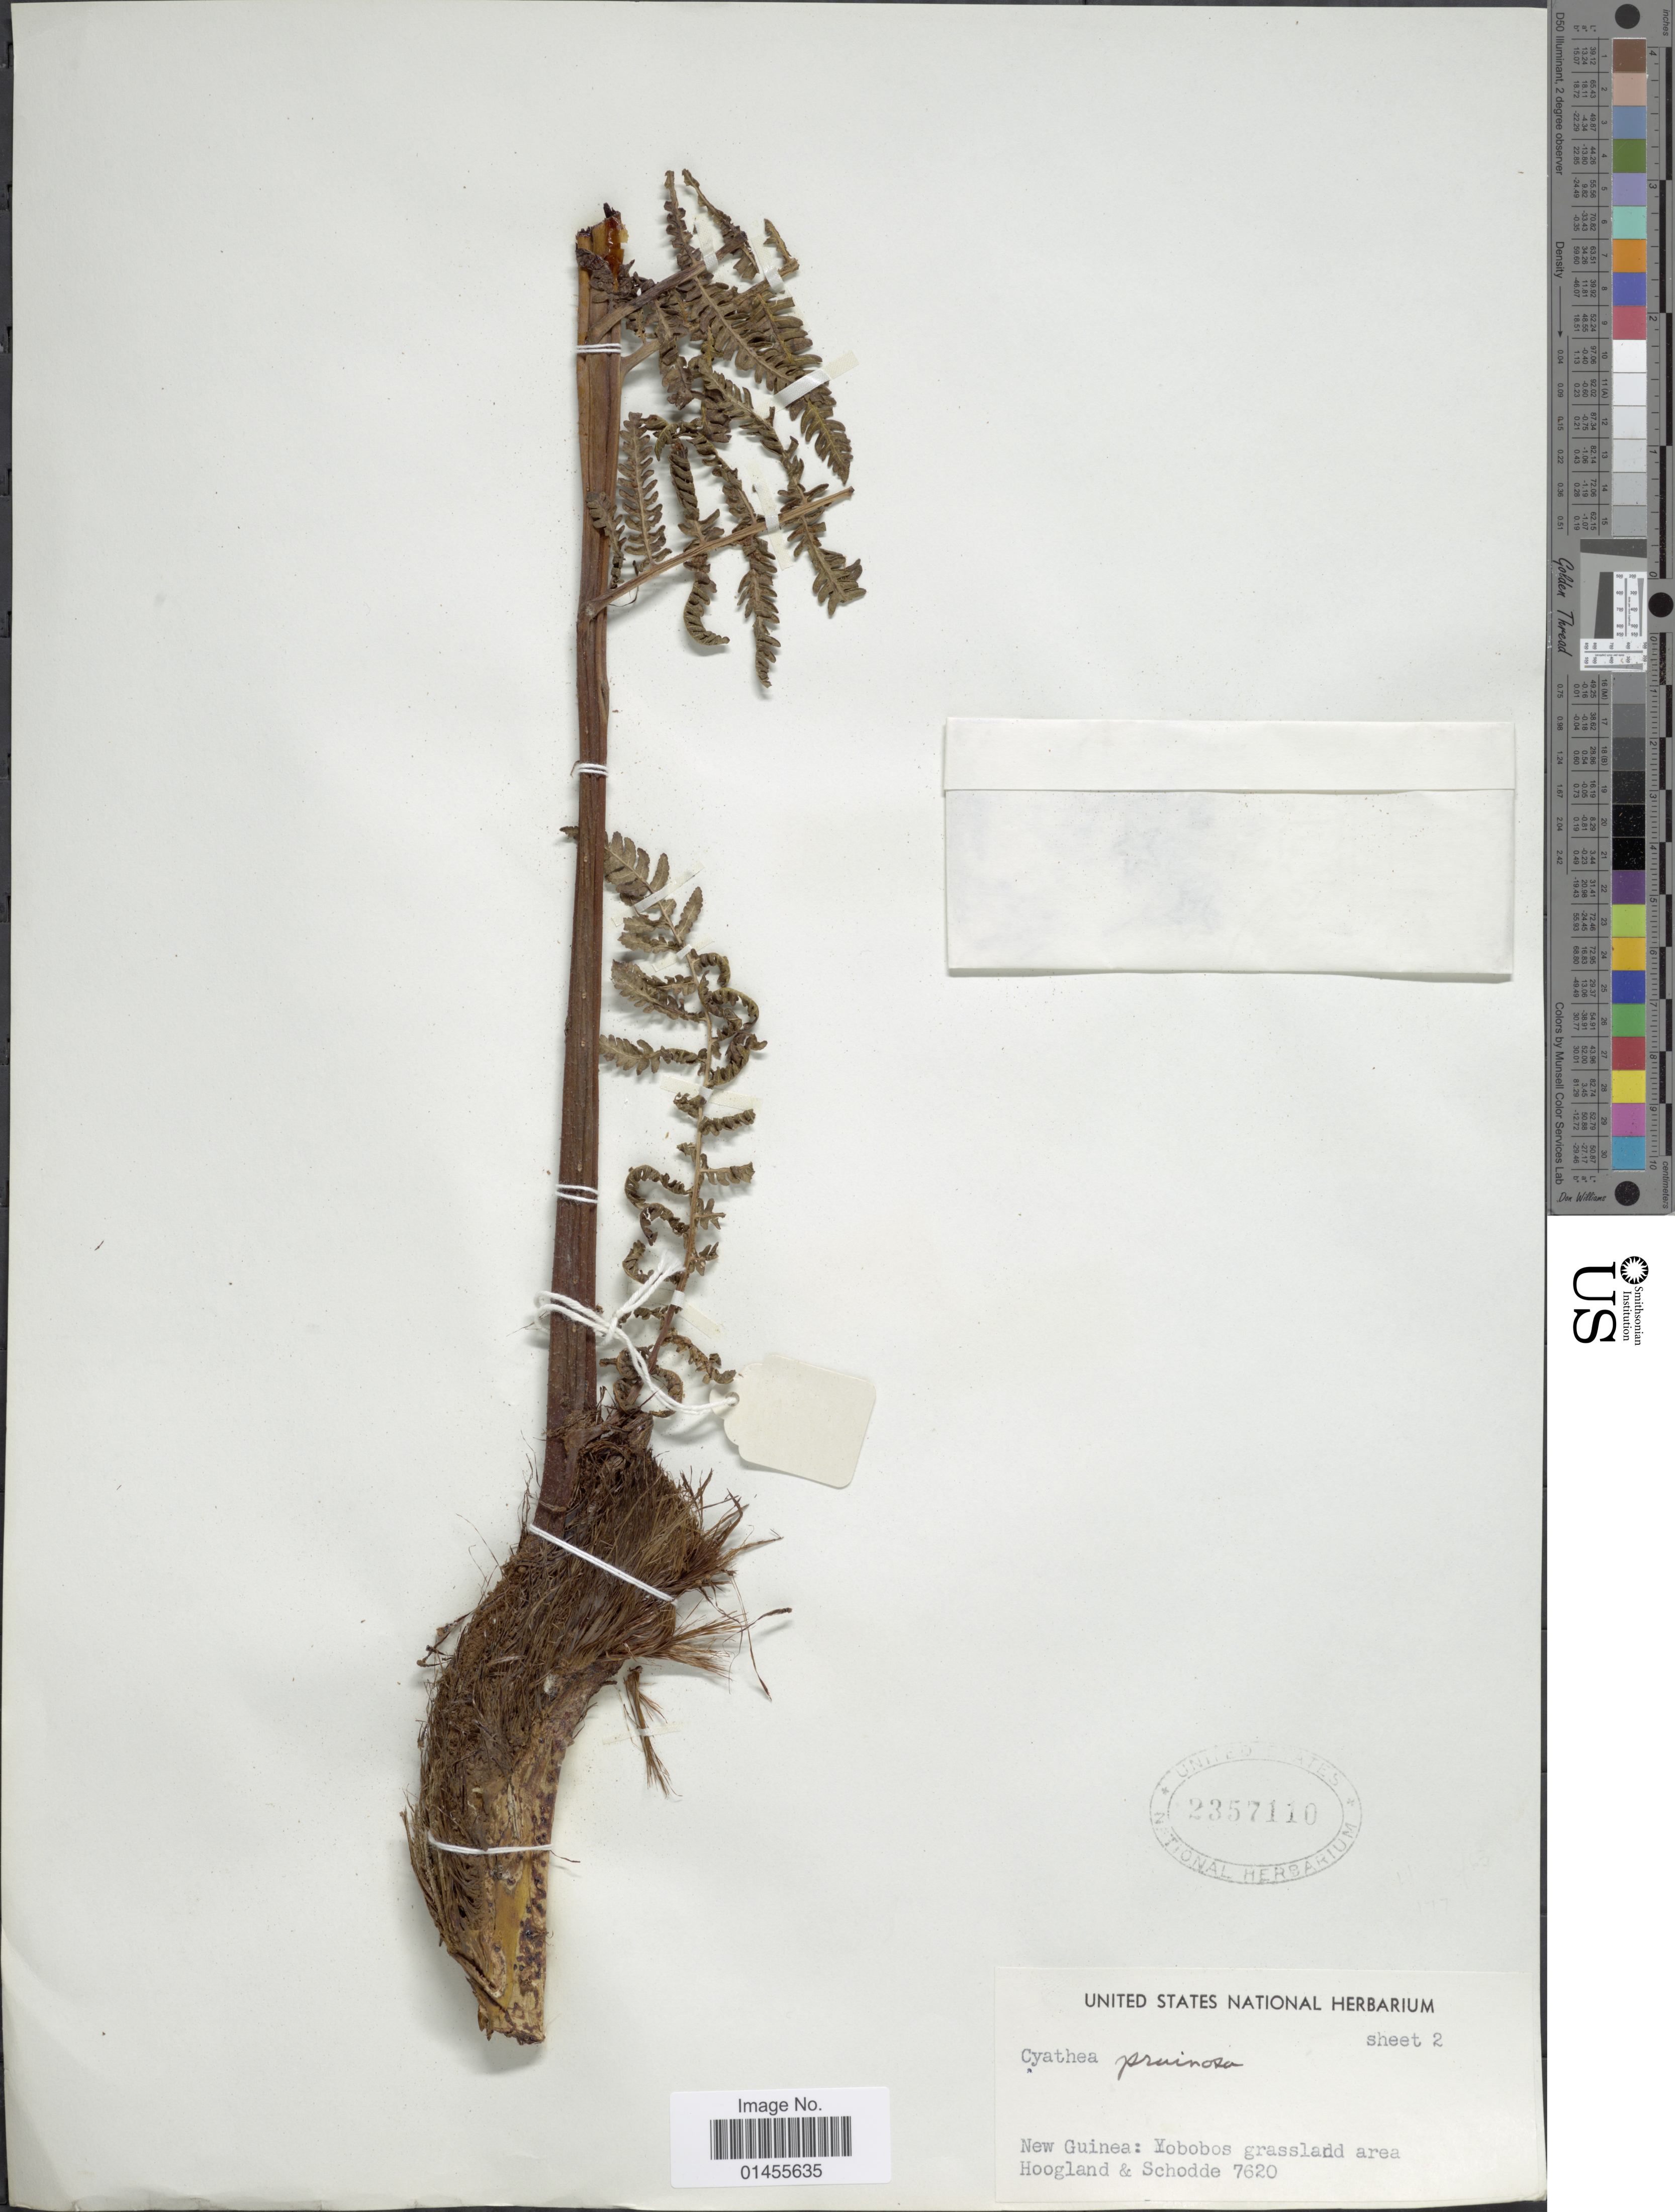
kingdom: Plantae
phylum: Tracheophyta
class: Polypodiopsida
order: Cyatheales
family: Cyatheaceae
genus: Alsophila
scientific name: Alsophila pruinosa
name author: (Rosenst.) R.M. Tryon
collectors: R. D. Hoogland & R. Schodde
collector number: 7620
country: Papua New Guinea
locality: New Guinea: Yobobos grassland area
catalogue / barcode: US 2357110